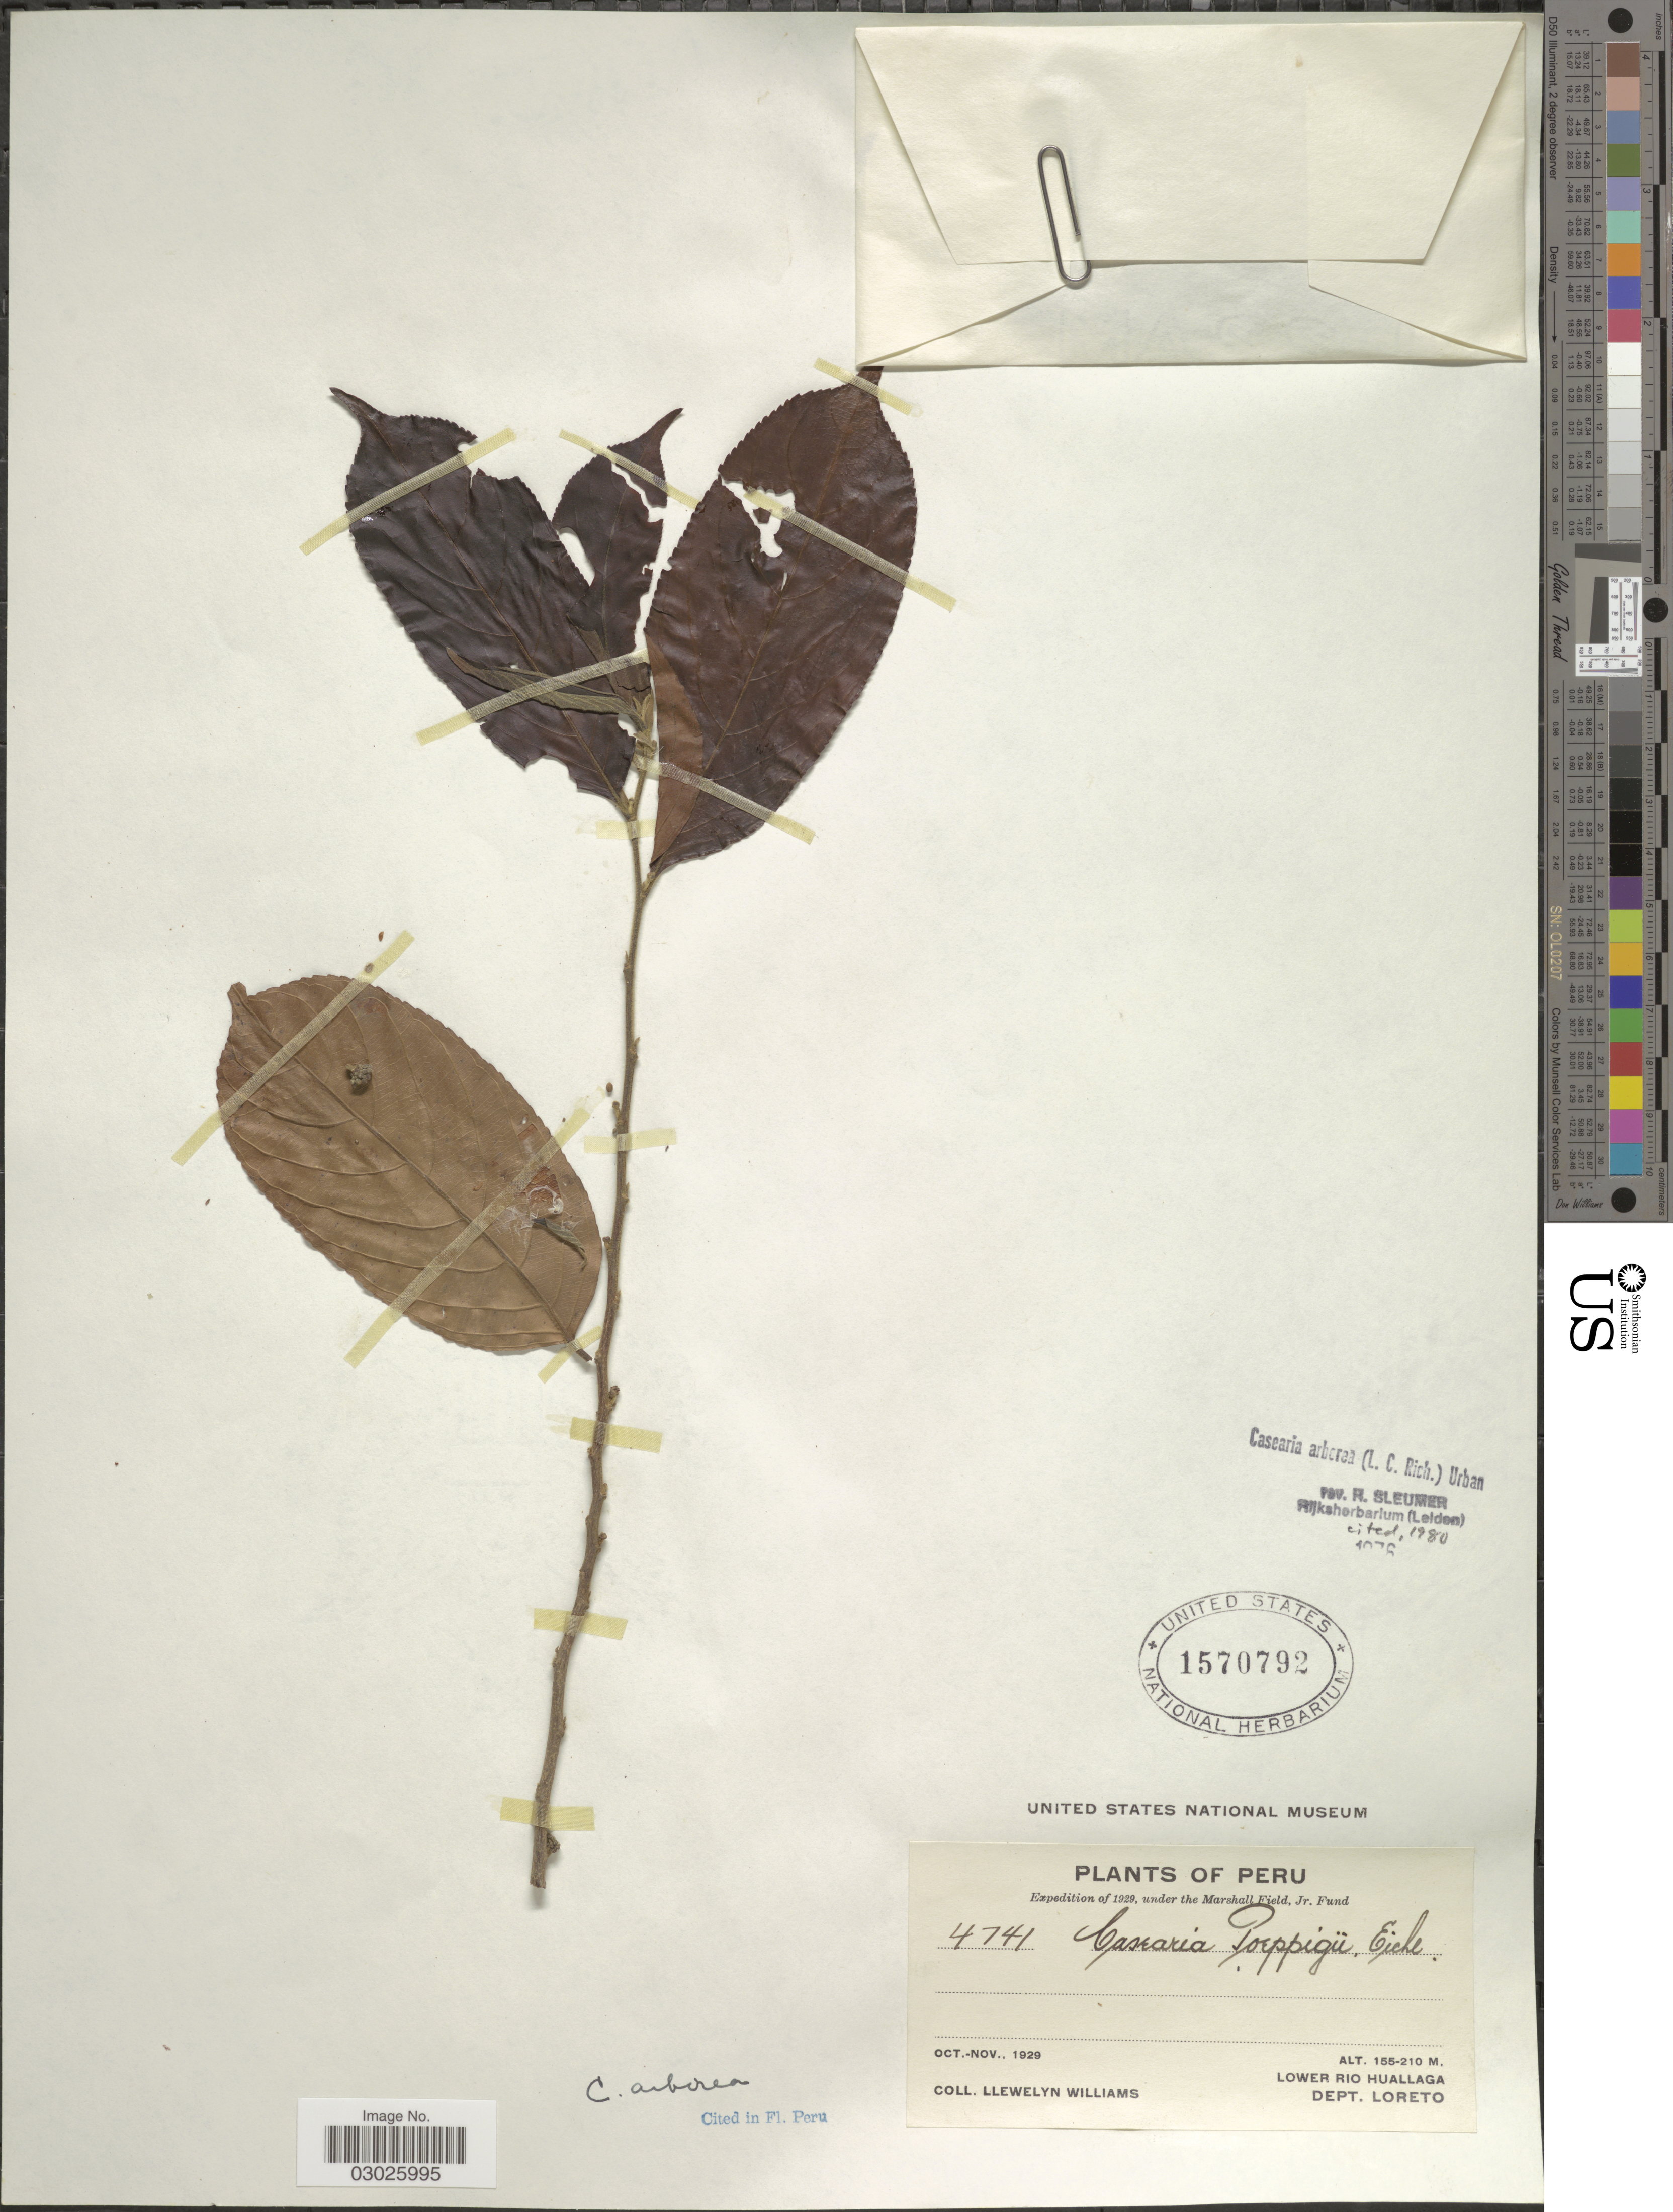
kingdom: Plantae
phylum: Tracheophyta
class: Magnoliopsida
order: Malpighiales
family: Salicaceae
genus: Casearia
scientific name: Casearia arborea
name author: (Rich.) Urb.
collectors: Ll. Williams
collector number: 4741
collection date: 1929-10/1929-11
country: Peru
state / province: Loreto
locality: Lower Rio Huallaga. Dept. Loreto.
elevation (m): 155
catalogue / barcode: US 1570792